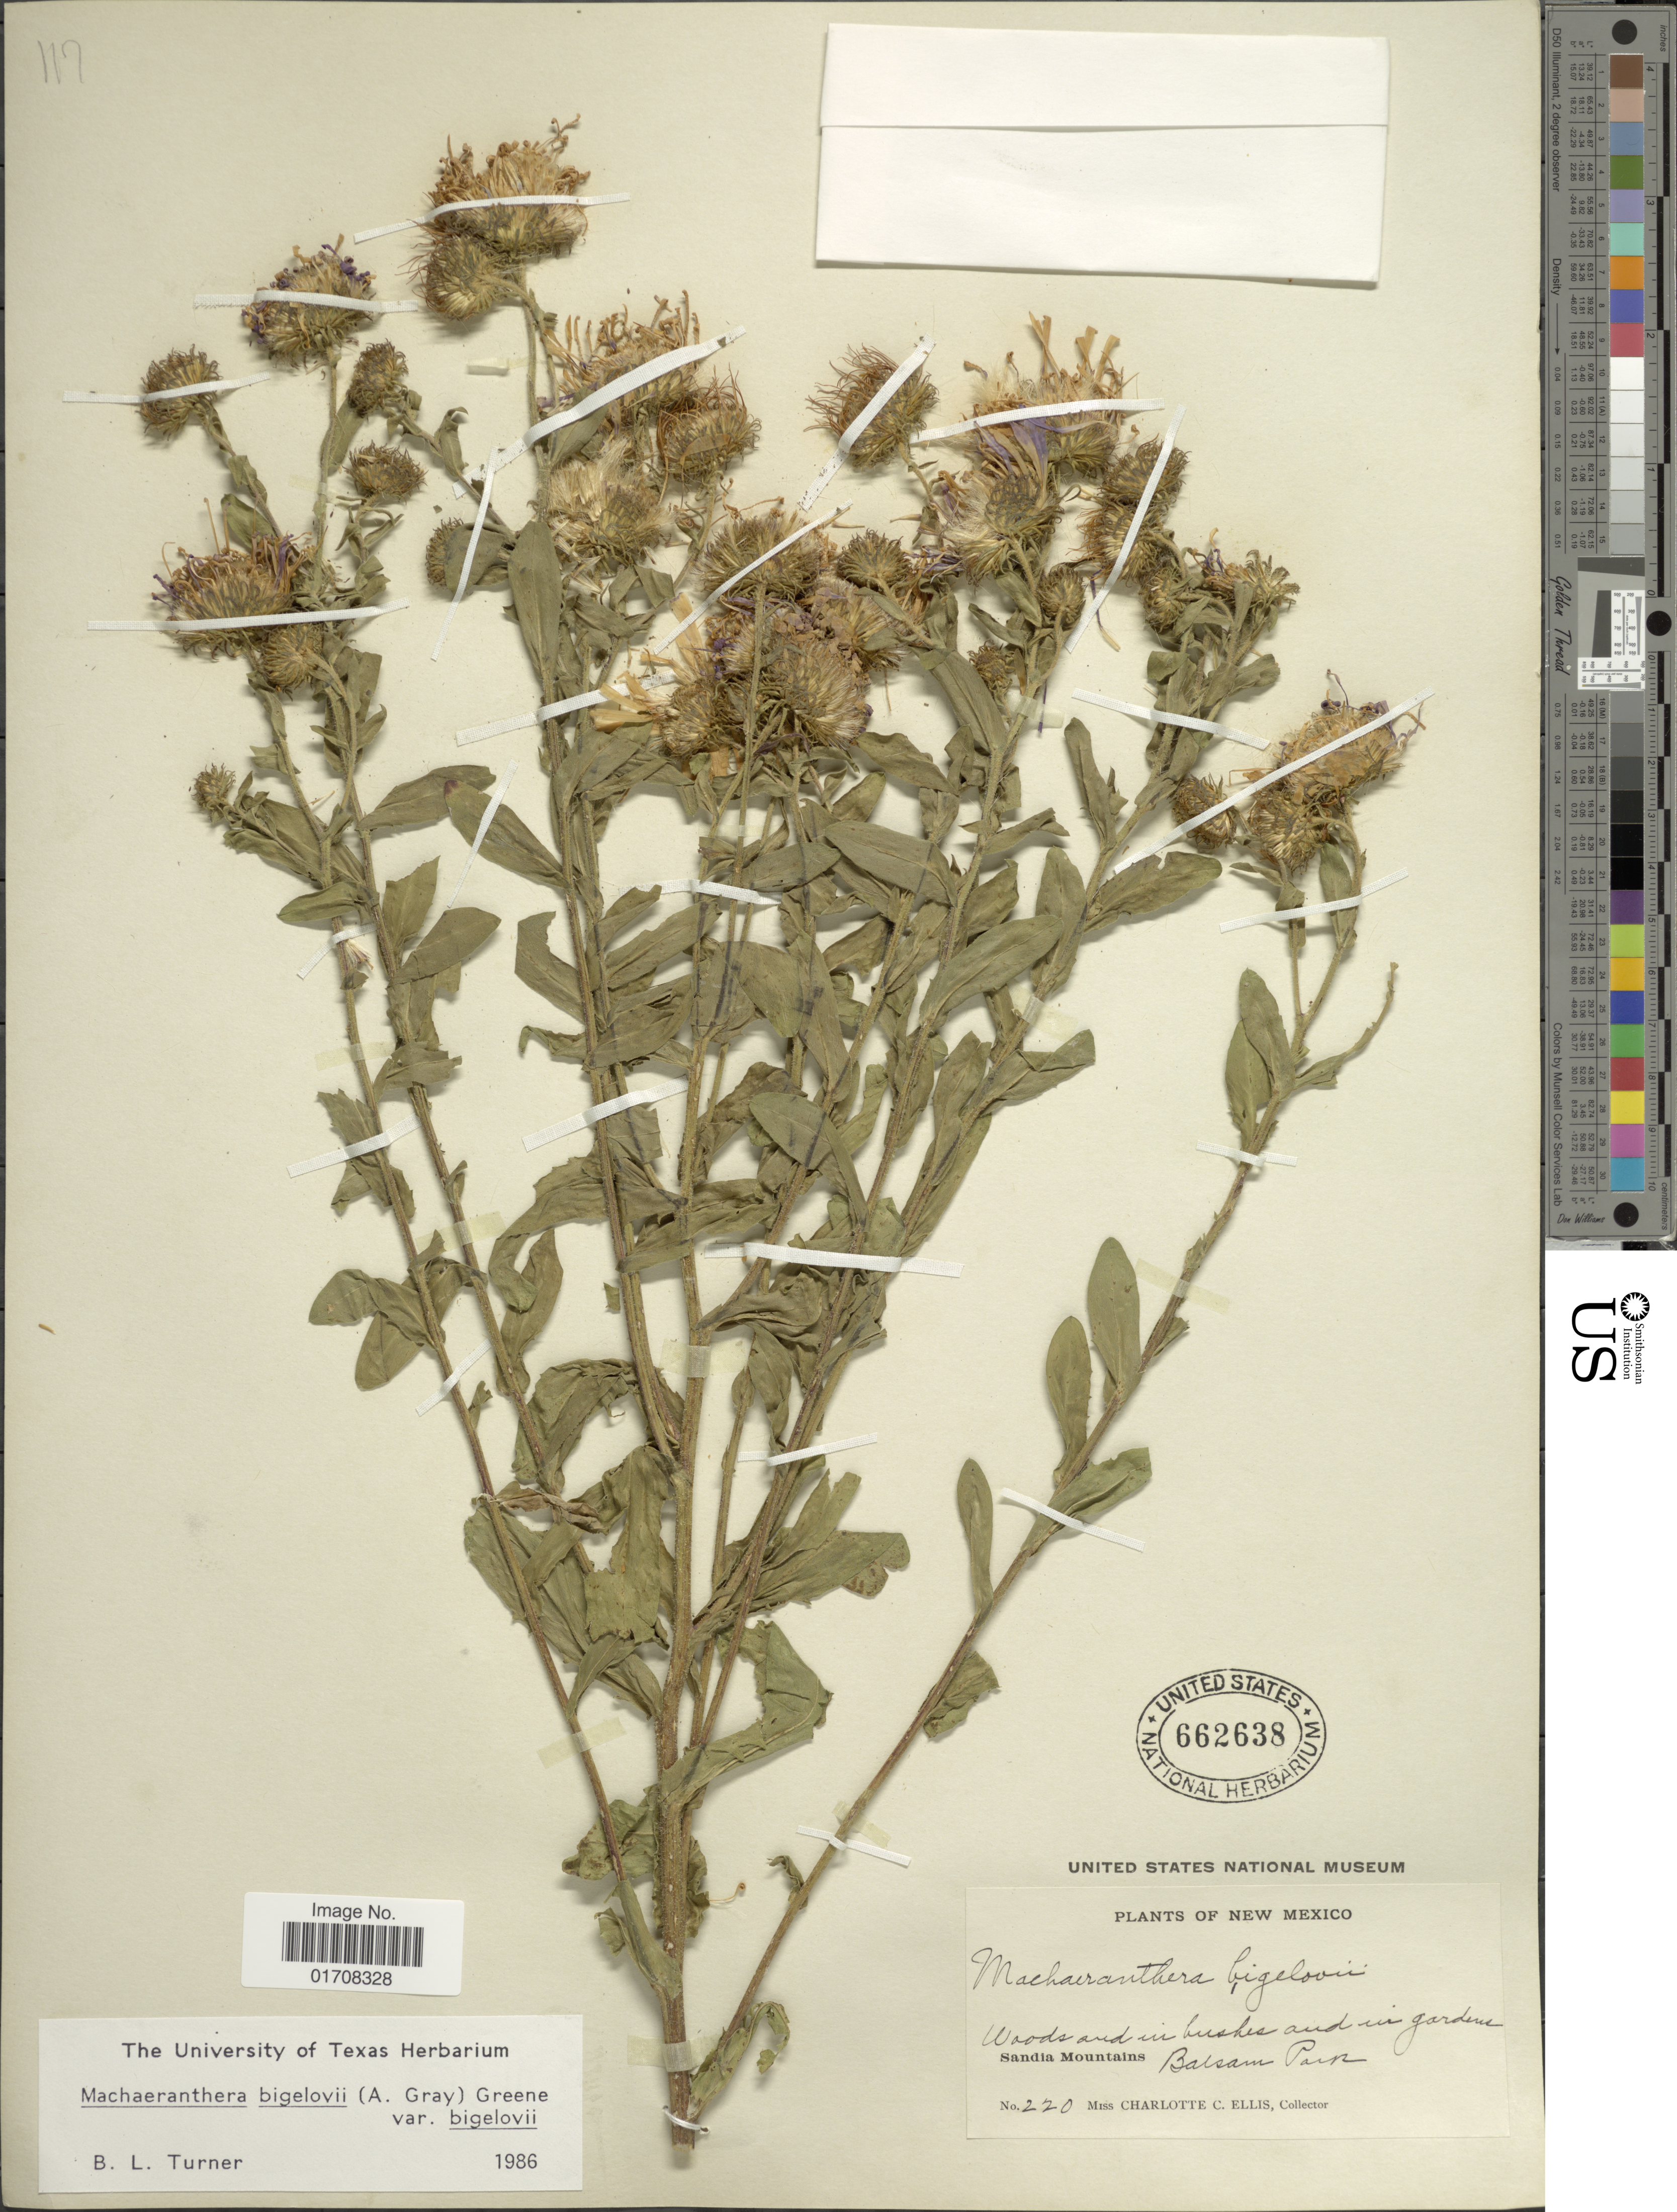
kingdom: Plantae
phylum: Tracheophyta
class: Magnoliopsida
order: Asterales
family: Asteraceae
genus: Machaeranthera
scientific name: Machaeranthera bigelovii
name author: (A. Gray) Greene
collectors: C. C. Ellis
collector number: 220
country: United States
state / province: New Mexico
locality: Sandia Mountains, Balsam Park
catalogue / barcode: US 662638